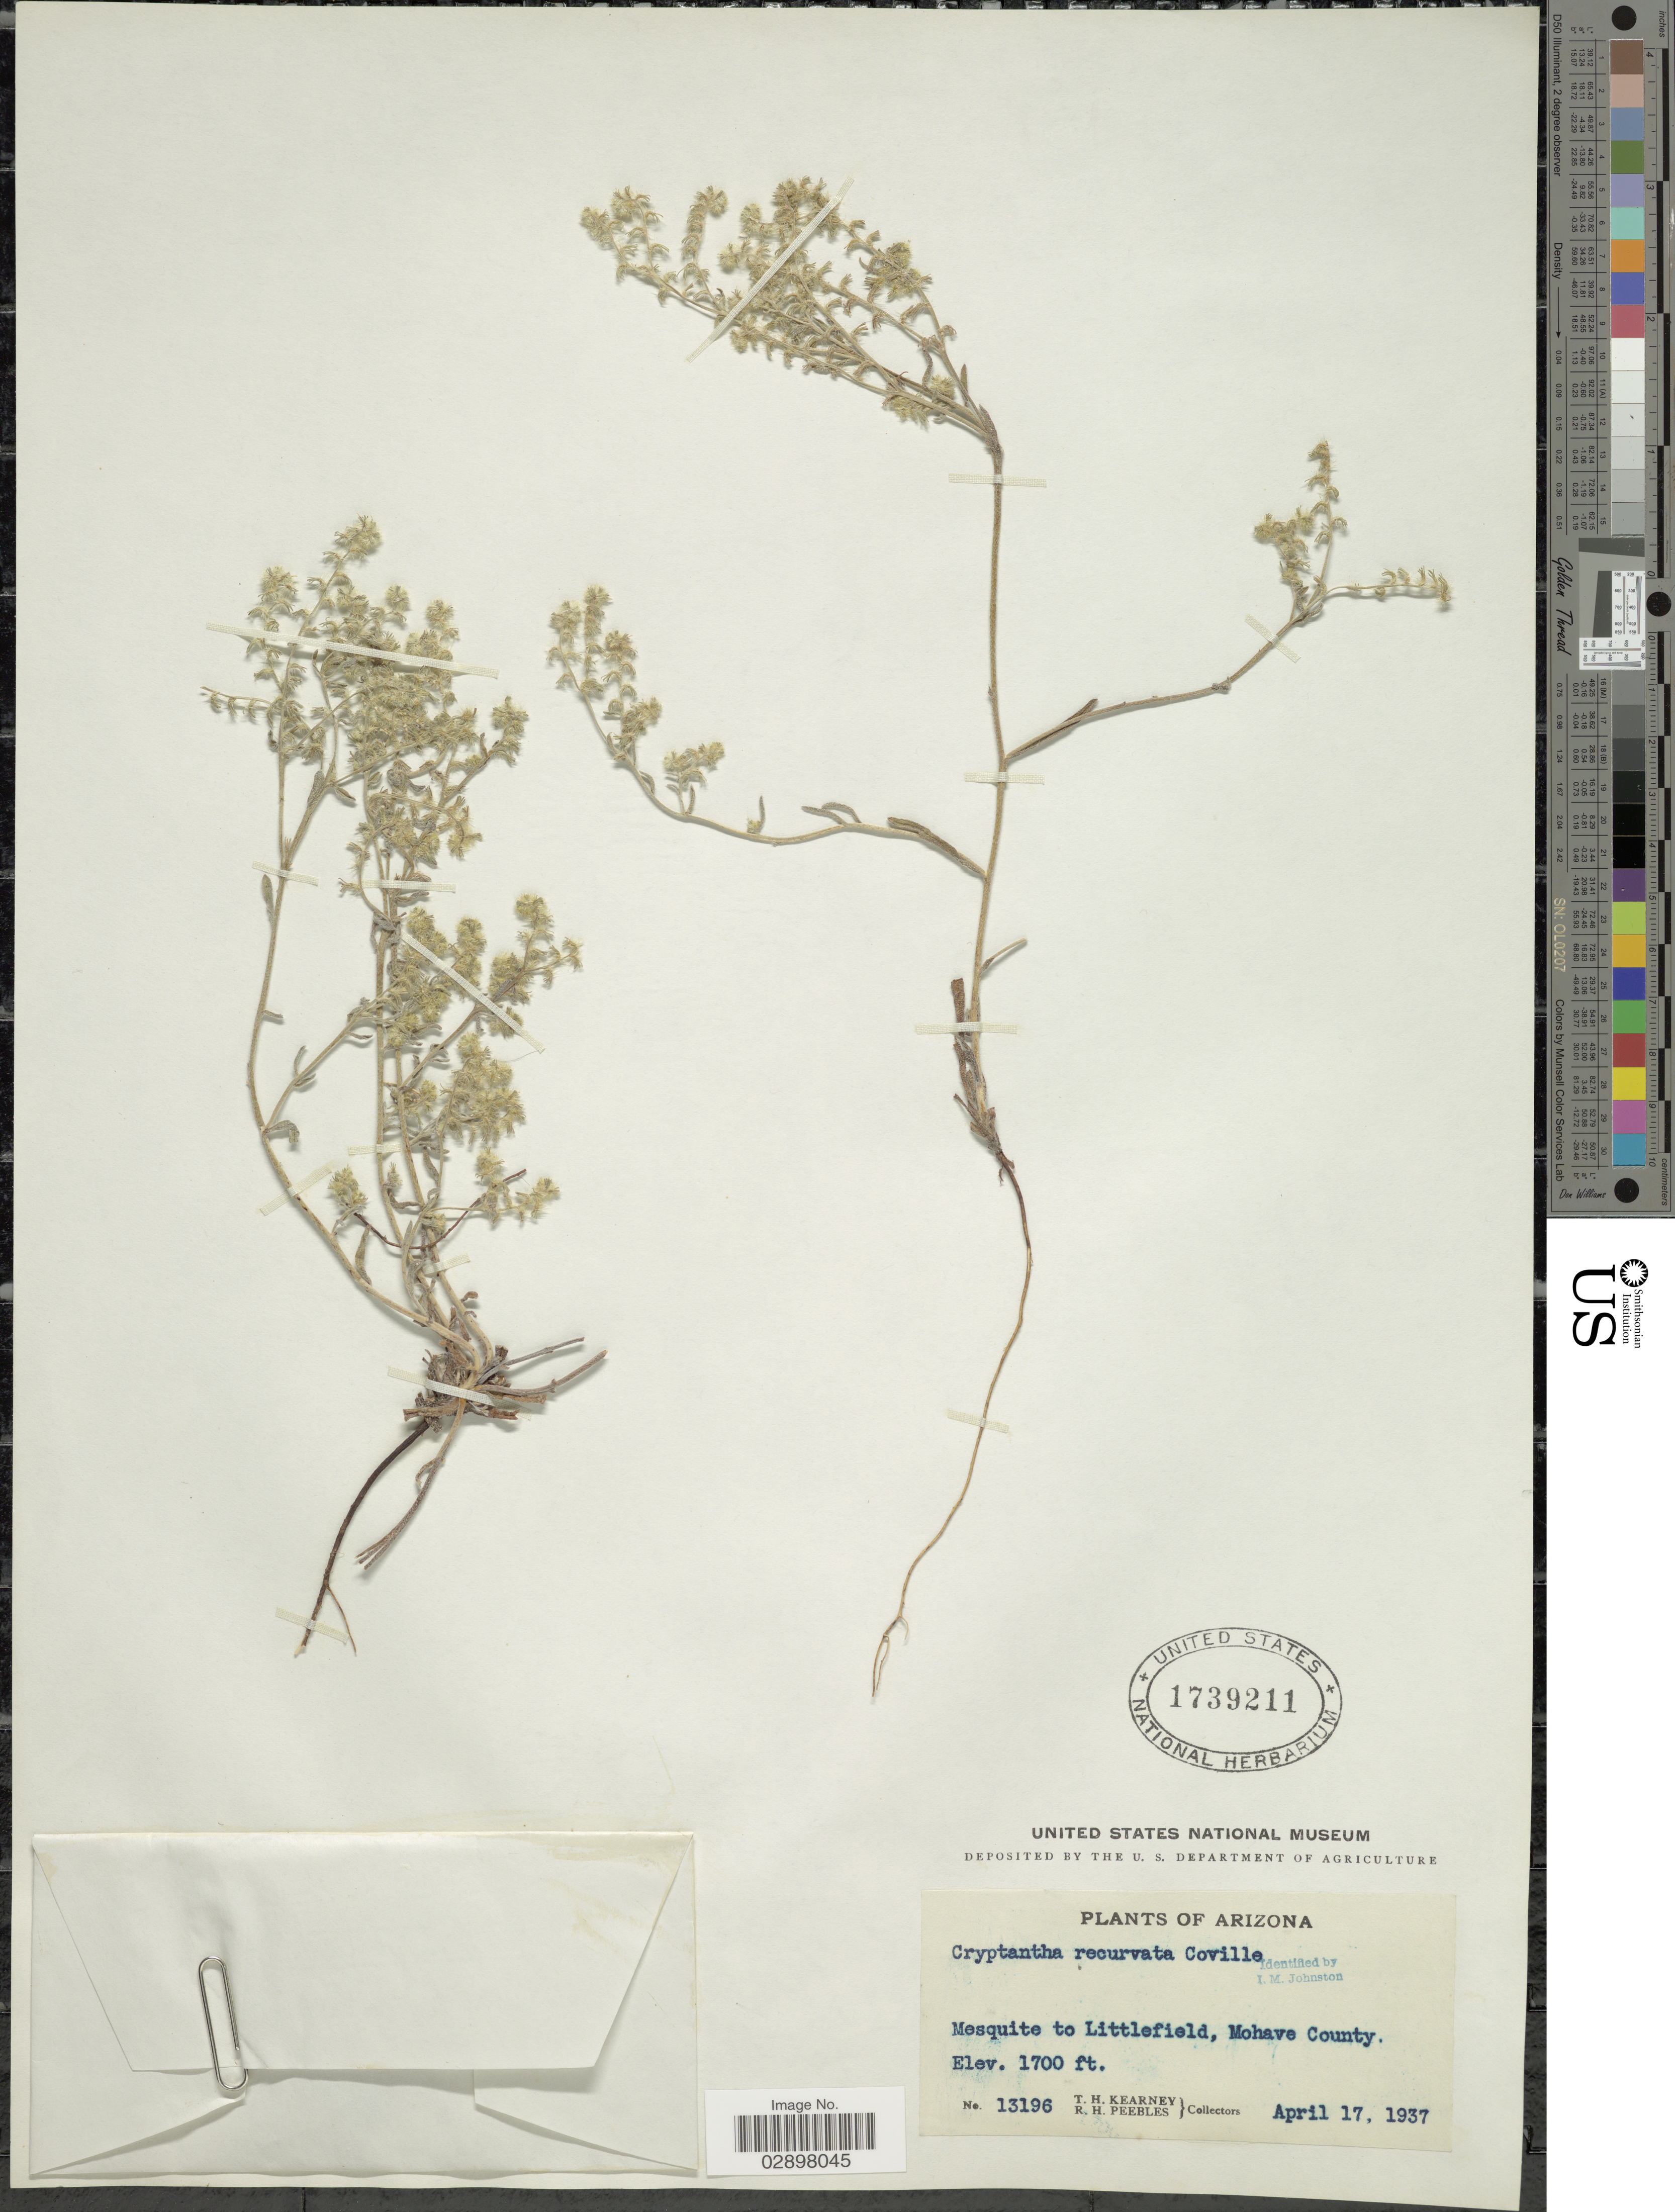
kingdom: Plantae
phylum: Tracheophyta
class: Magnoliopsida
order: Boraginales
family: Boraginaceae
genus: Cryptantha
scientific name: Cryptantha recurvata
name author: Coville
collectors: T. H. Kearney & R. H. Peebles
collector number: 13196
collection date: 1937-04-17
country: United States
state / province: Arizona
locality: Mesquite to Littlefield, Mohave County.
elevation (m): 518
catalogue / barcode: US 1739211